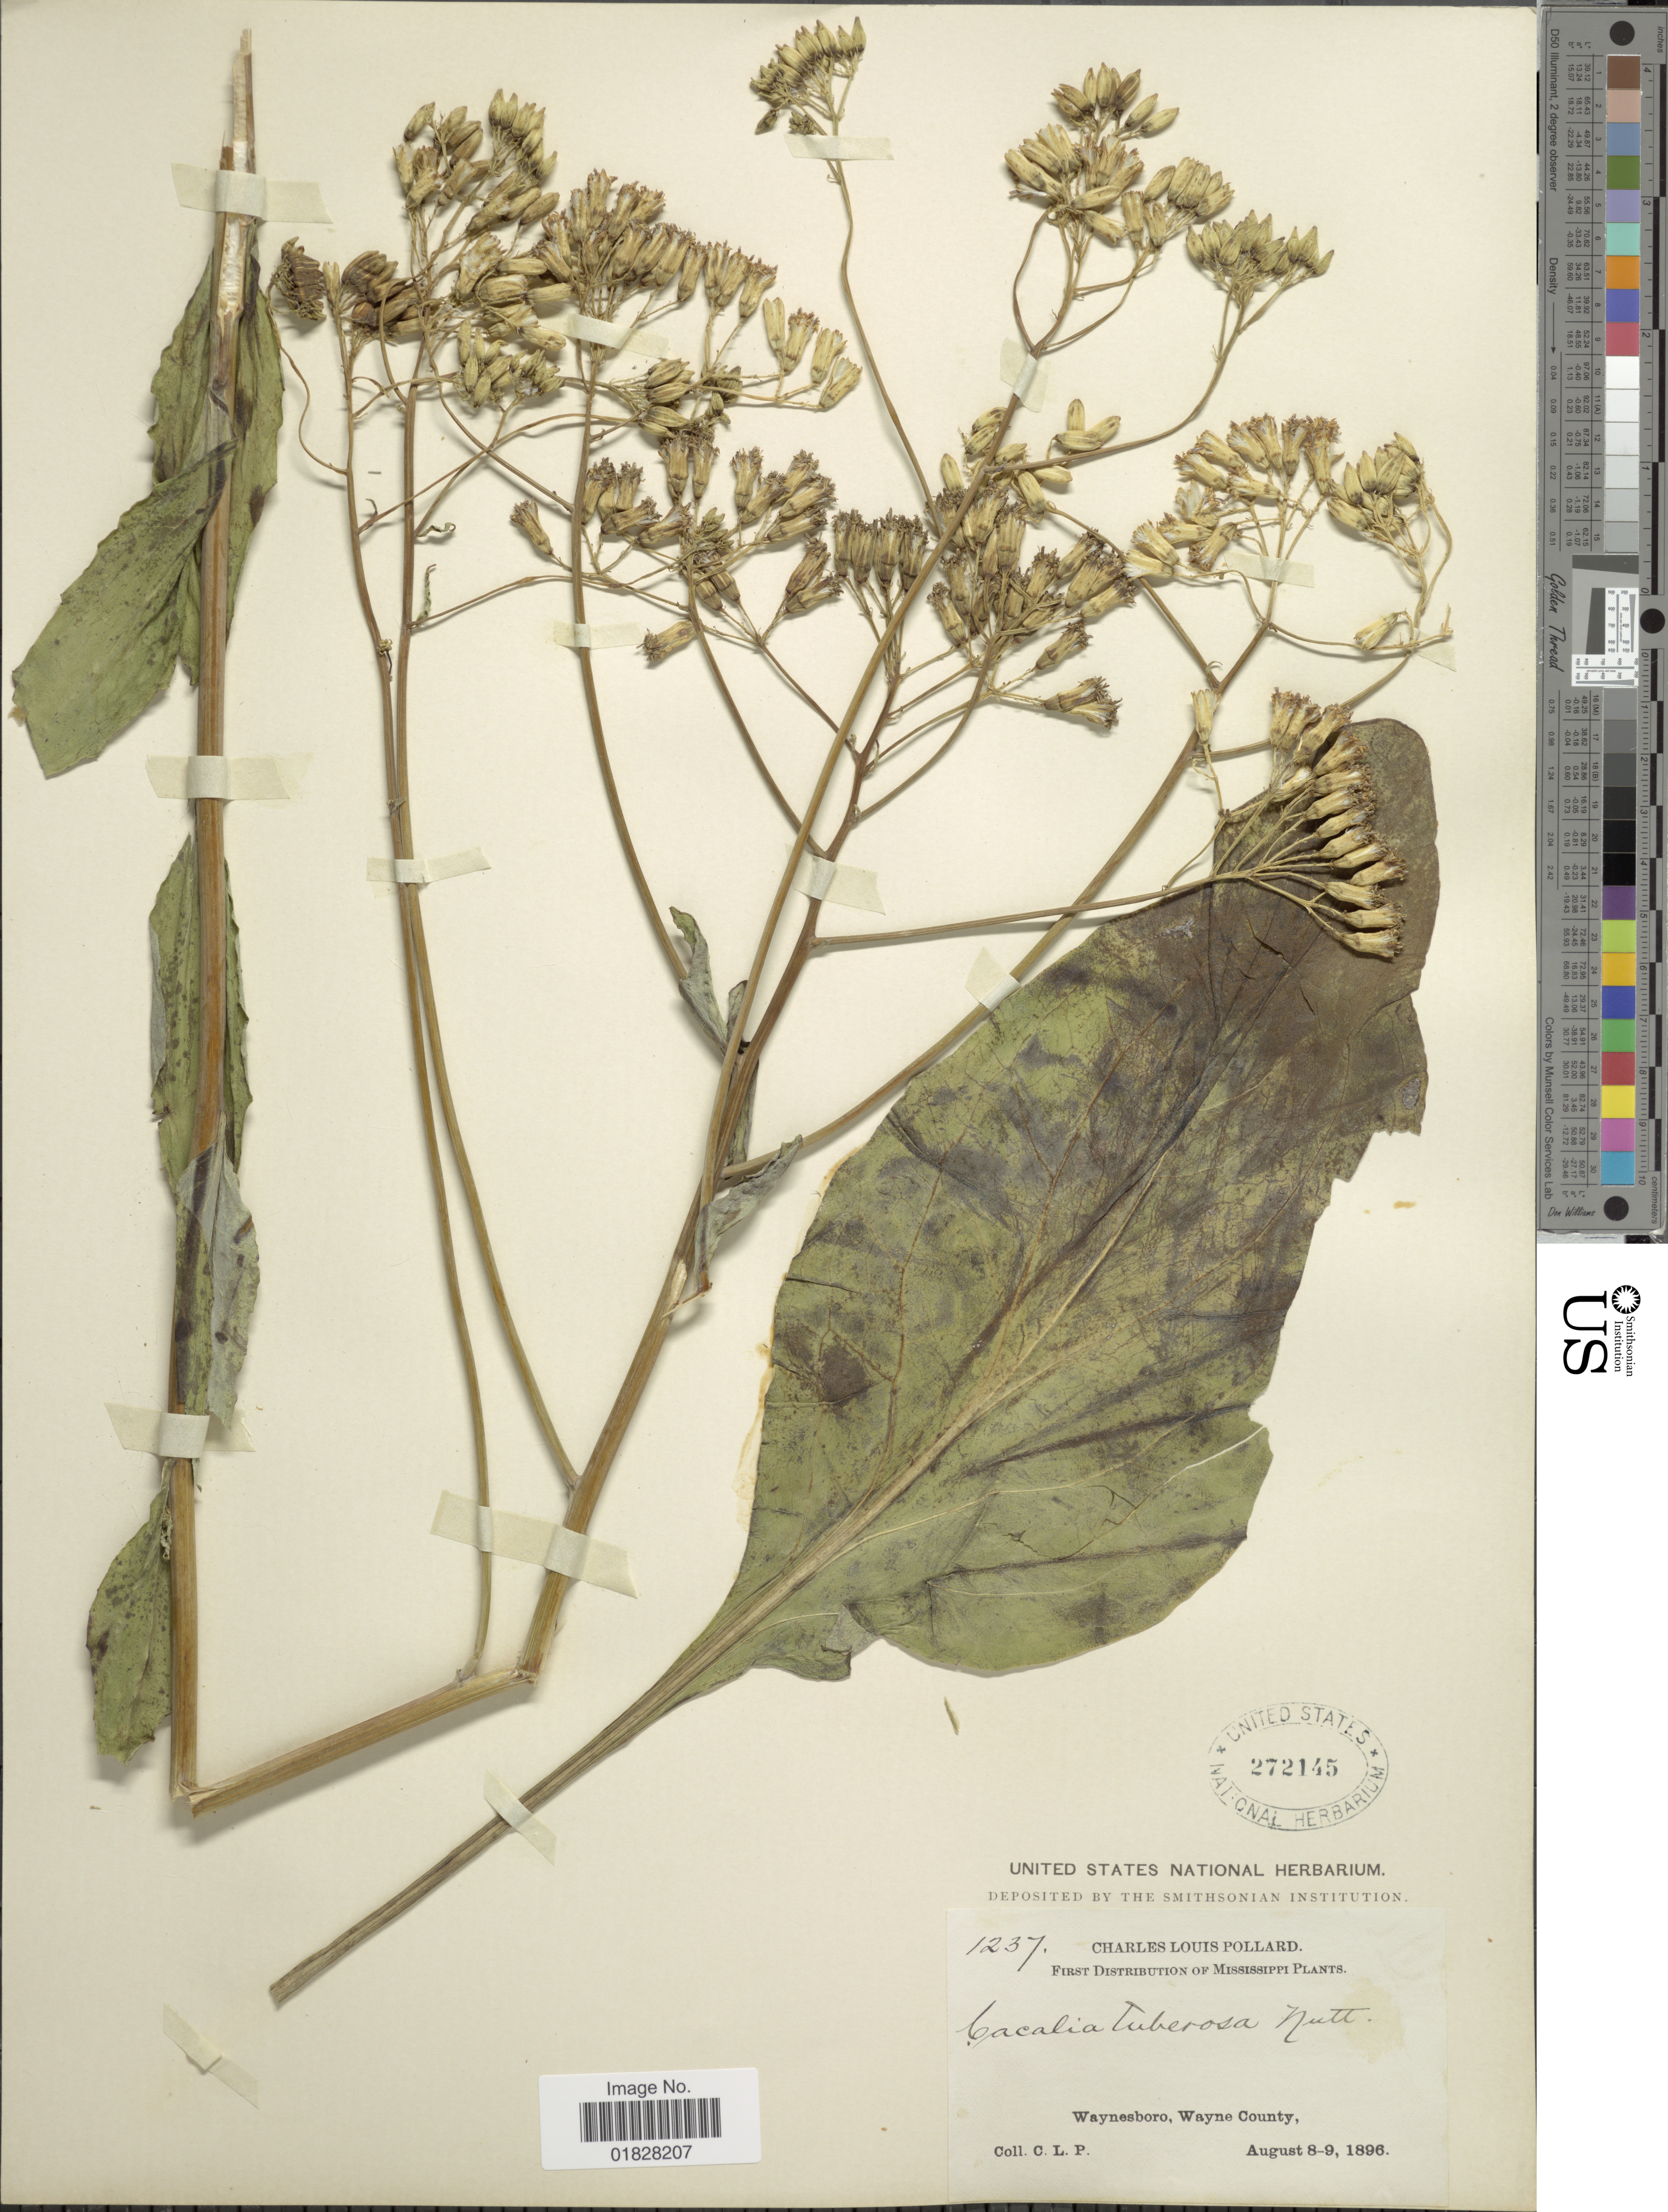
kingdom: Plantae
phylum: Tracheophyta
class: Magnoliopsida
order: Asterales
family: Asteraceae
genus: Arnoglossum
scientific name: Arnoglossum plantagineum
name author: Raf.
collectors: C. L. Pollard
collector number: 1237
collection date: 1896-08-08/1896-08-09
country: United States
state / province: Mississippi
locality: Waynesboro, Wayne County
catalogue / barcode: US 272145